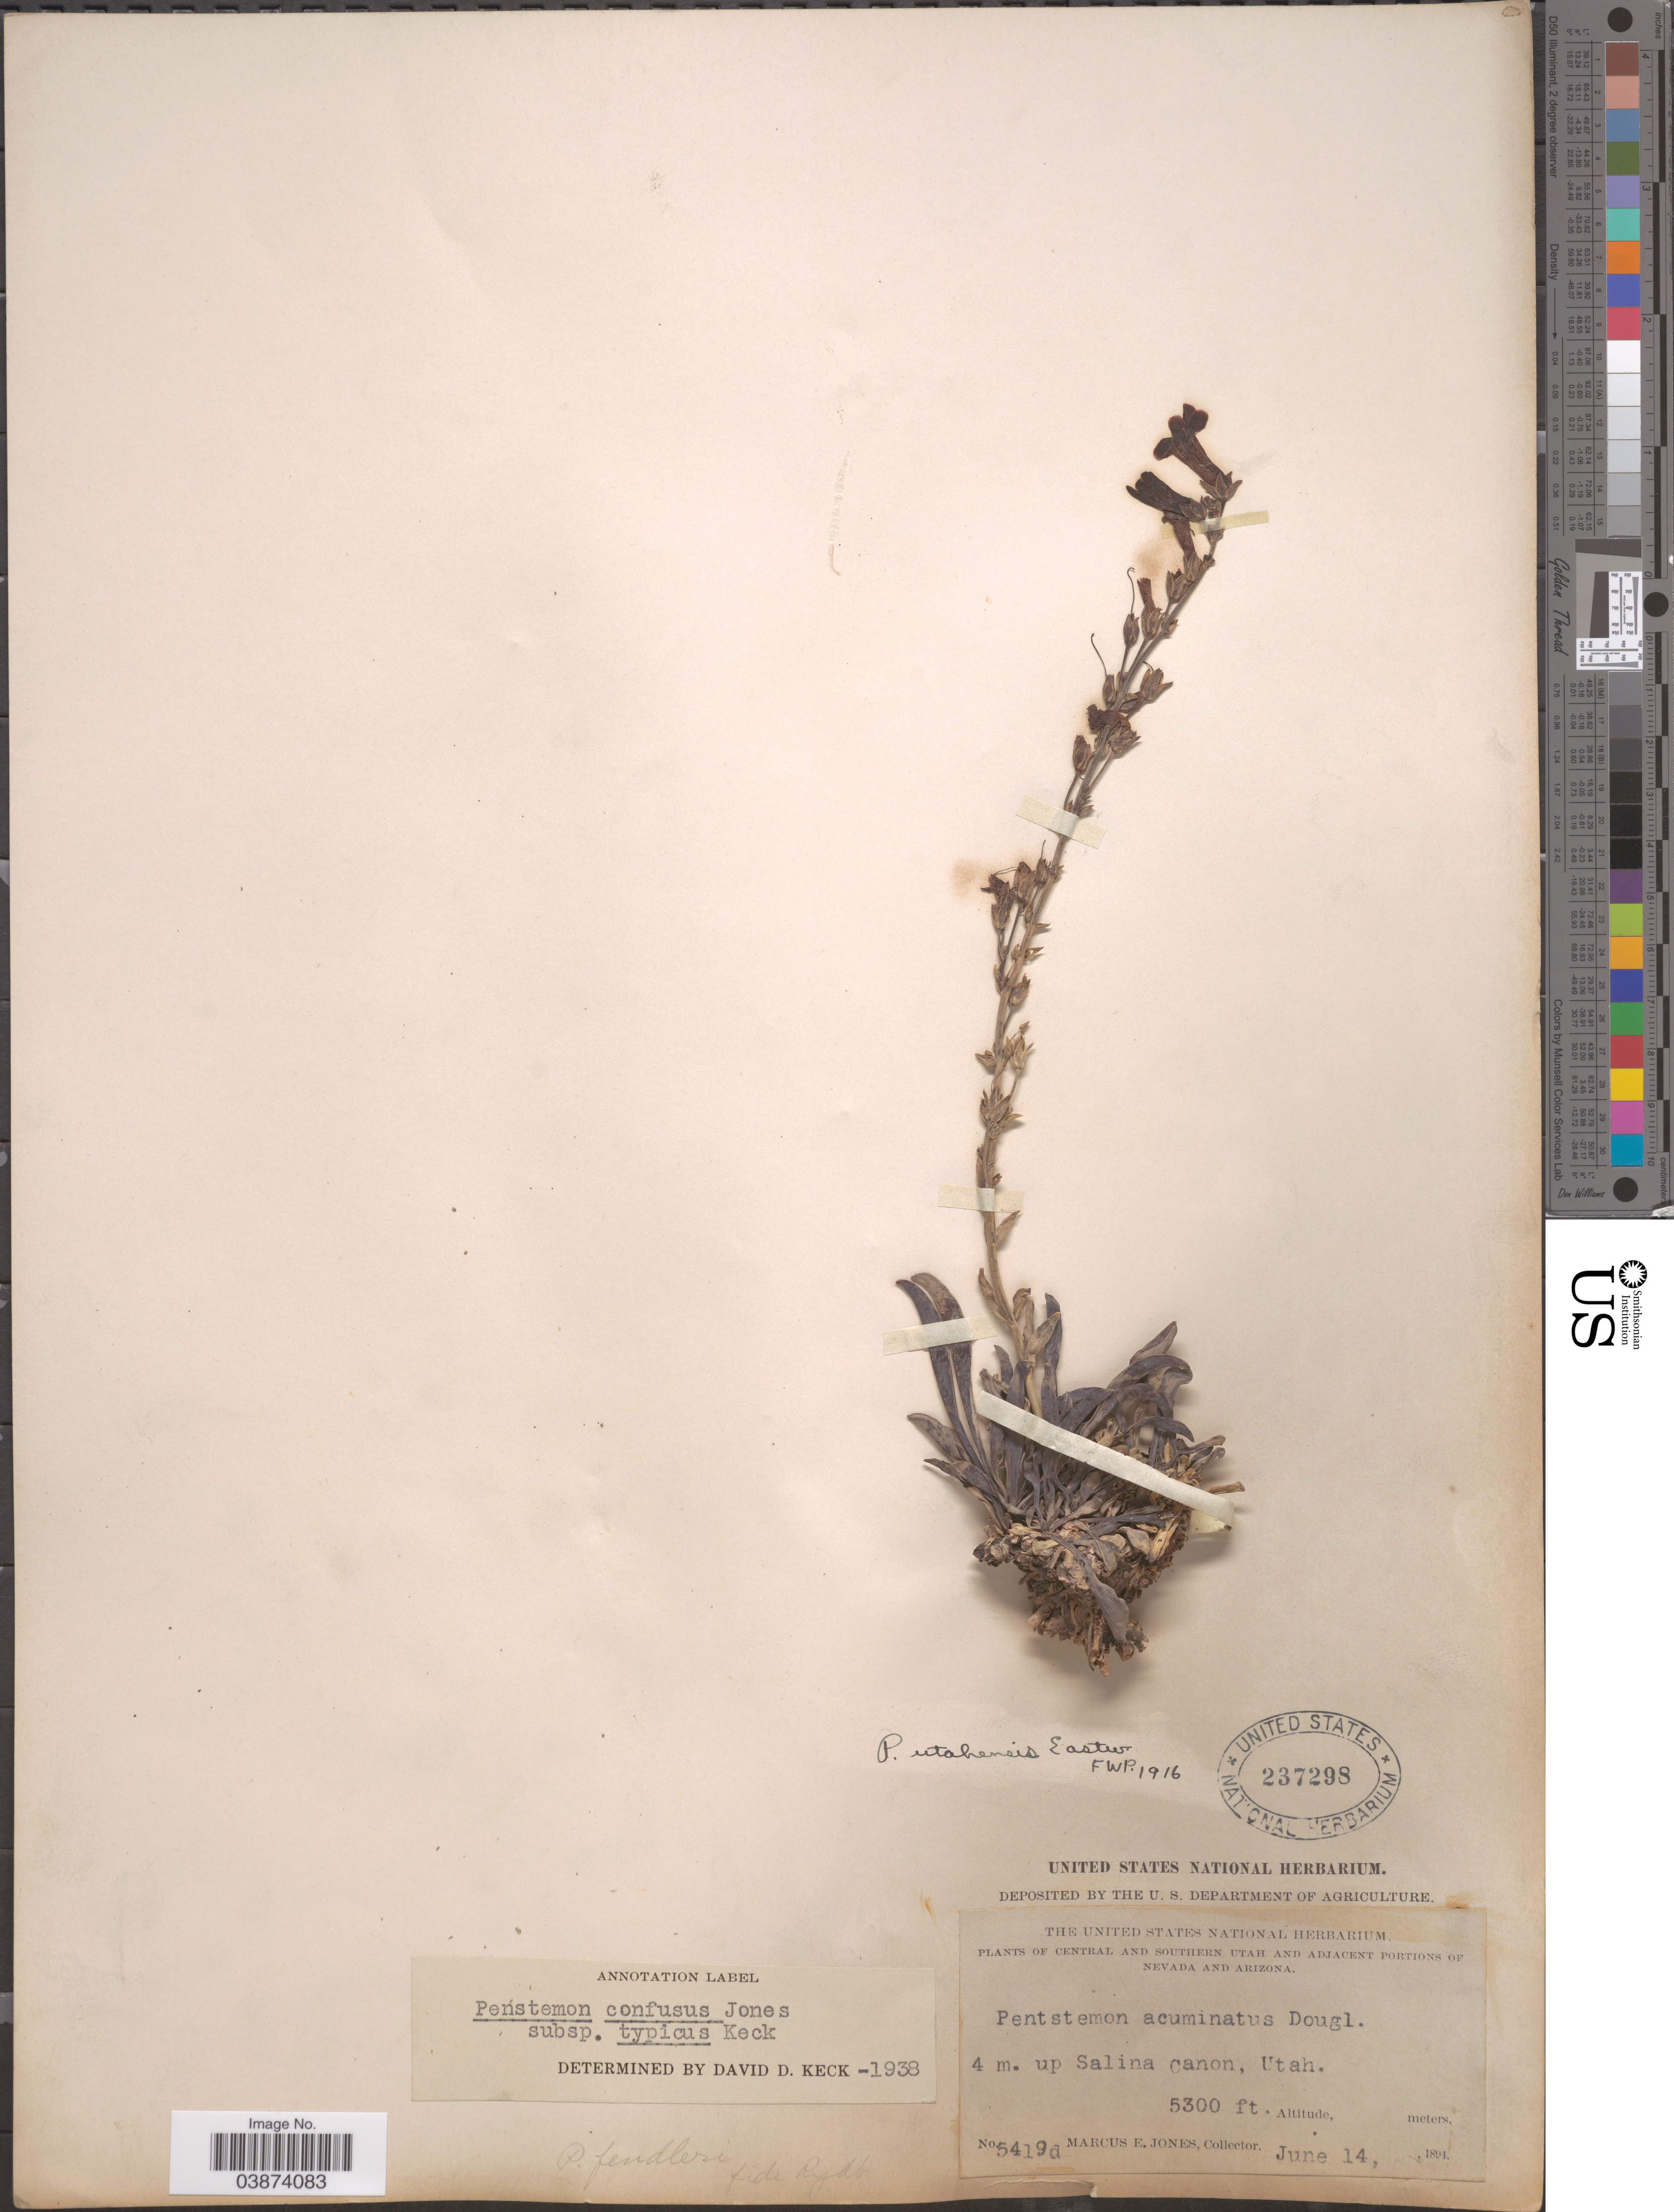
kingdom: Plantae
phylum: Tracheophyta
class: Magnoliopsida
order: Lamiales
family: Plantaginaceae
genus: Penstemon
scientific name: Penstemon confusus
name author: M.E. Jones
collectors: M. E. Jones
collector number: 5419d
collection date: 1894-06-14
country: United States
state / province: Utah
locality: Central and Southern Utah. 4 m. up Salina Canon.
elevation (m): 1615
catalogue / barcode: US 237298